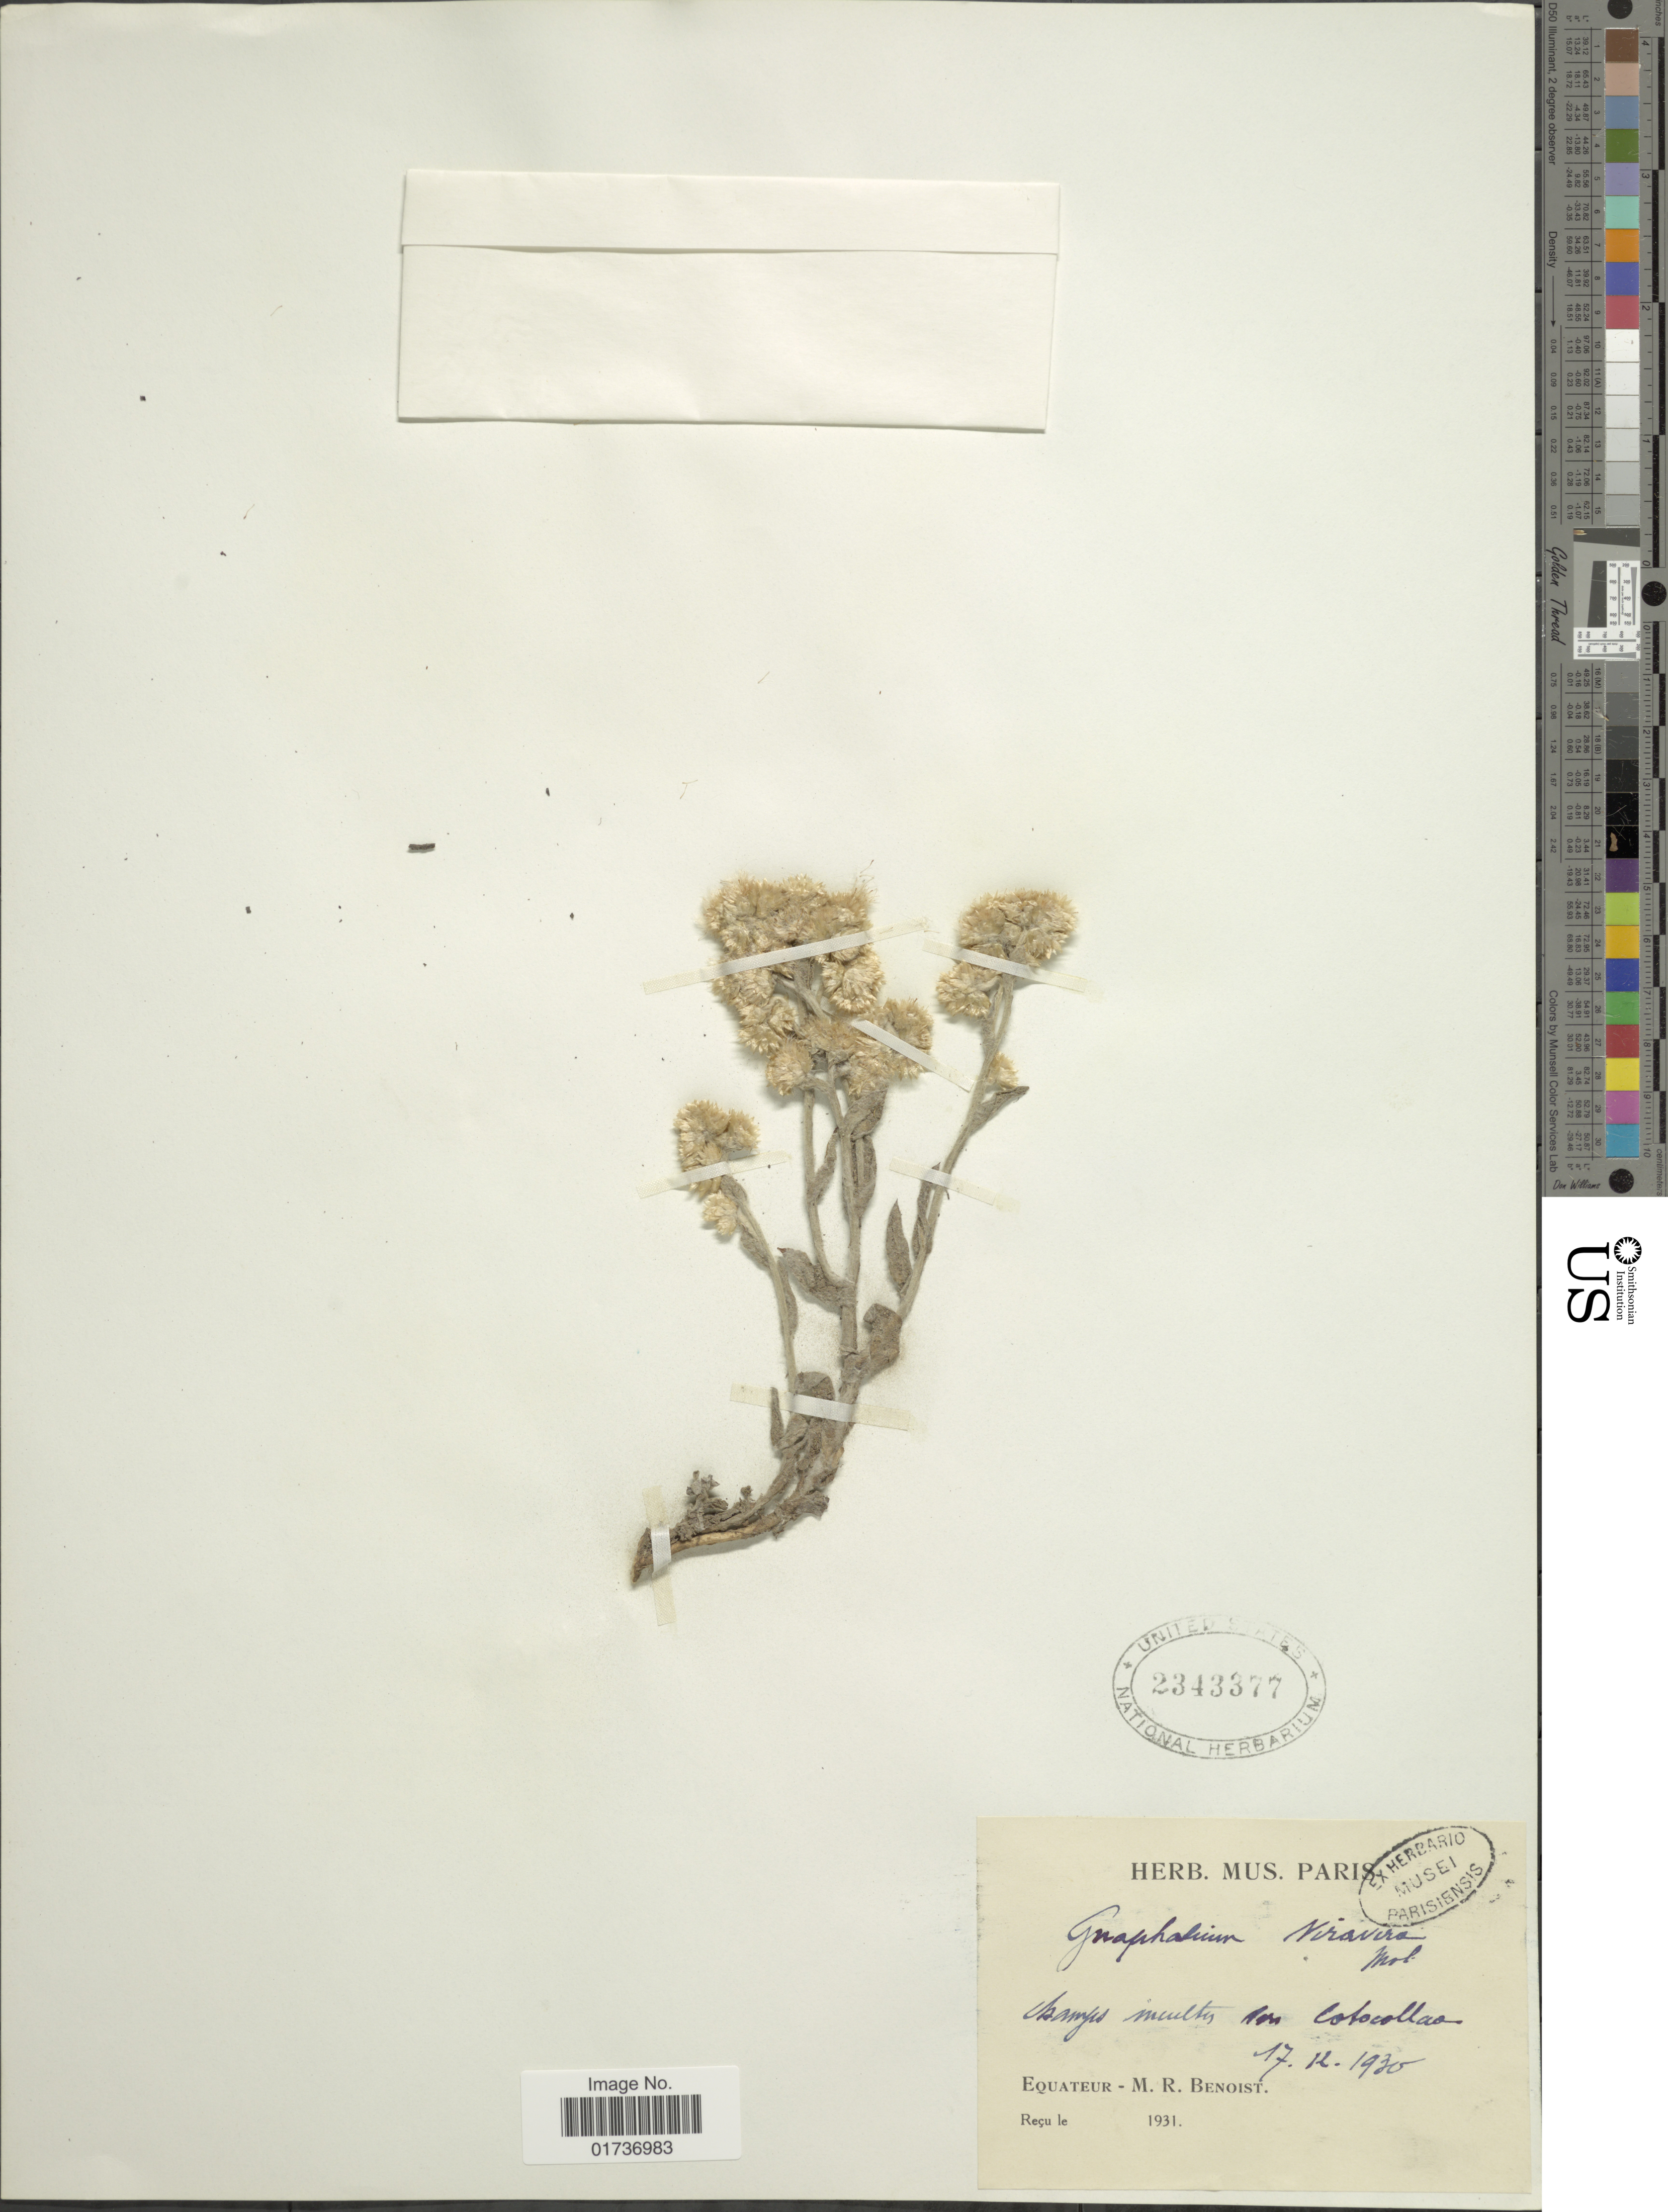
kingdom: Plantae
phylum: Tracheophyta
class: Magnoliopsida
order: Asterales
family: Asteraceae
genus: Gnaphalium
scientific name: Gnaphalium chimborazense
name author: Hieron. ex Sodiro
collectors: R. Benoist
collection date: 1930-12-17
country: Ecuador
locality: Champs incultes con Cotocollao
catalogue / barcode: US 2343377